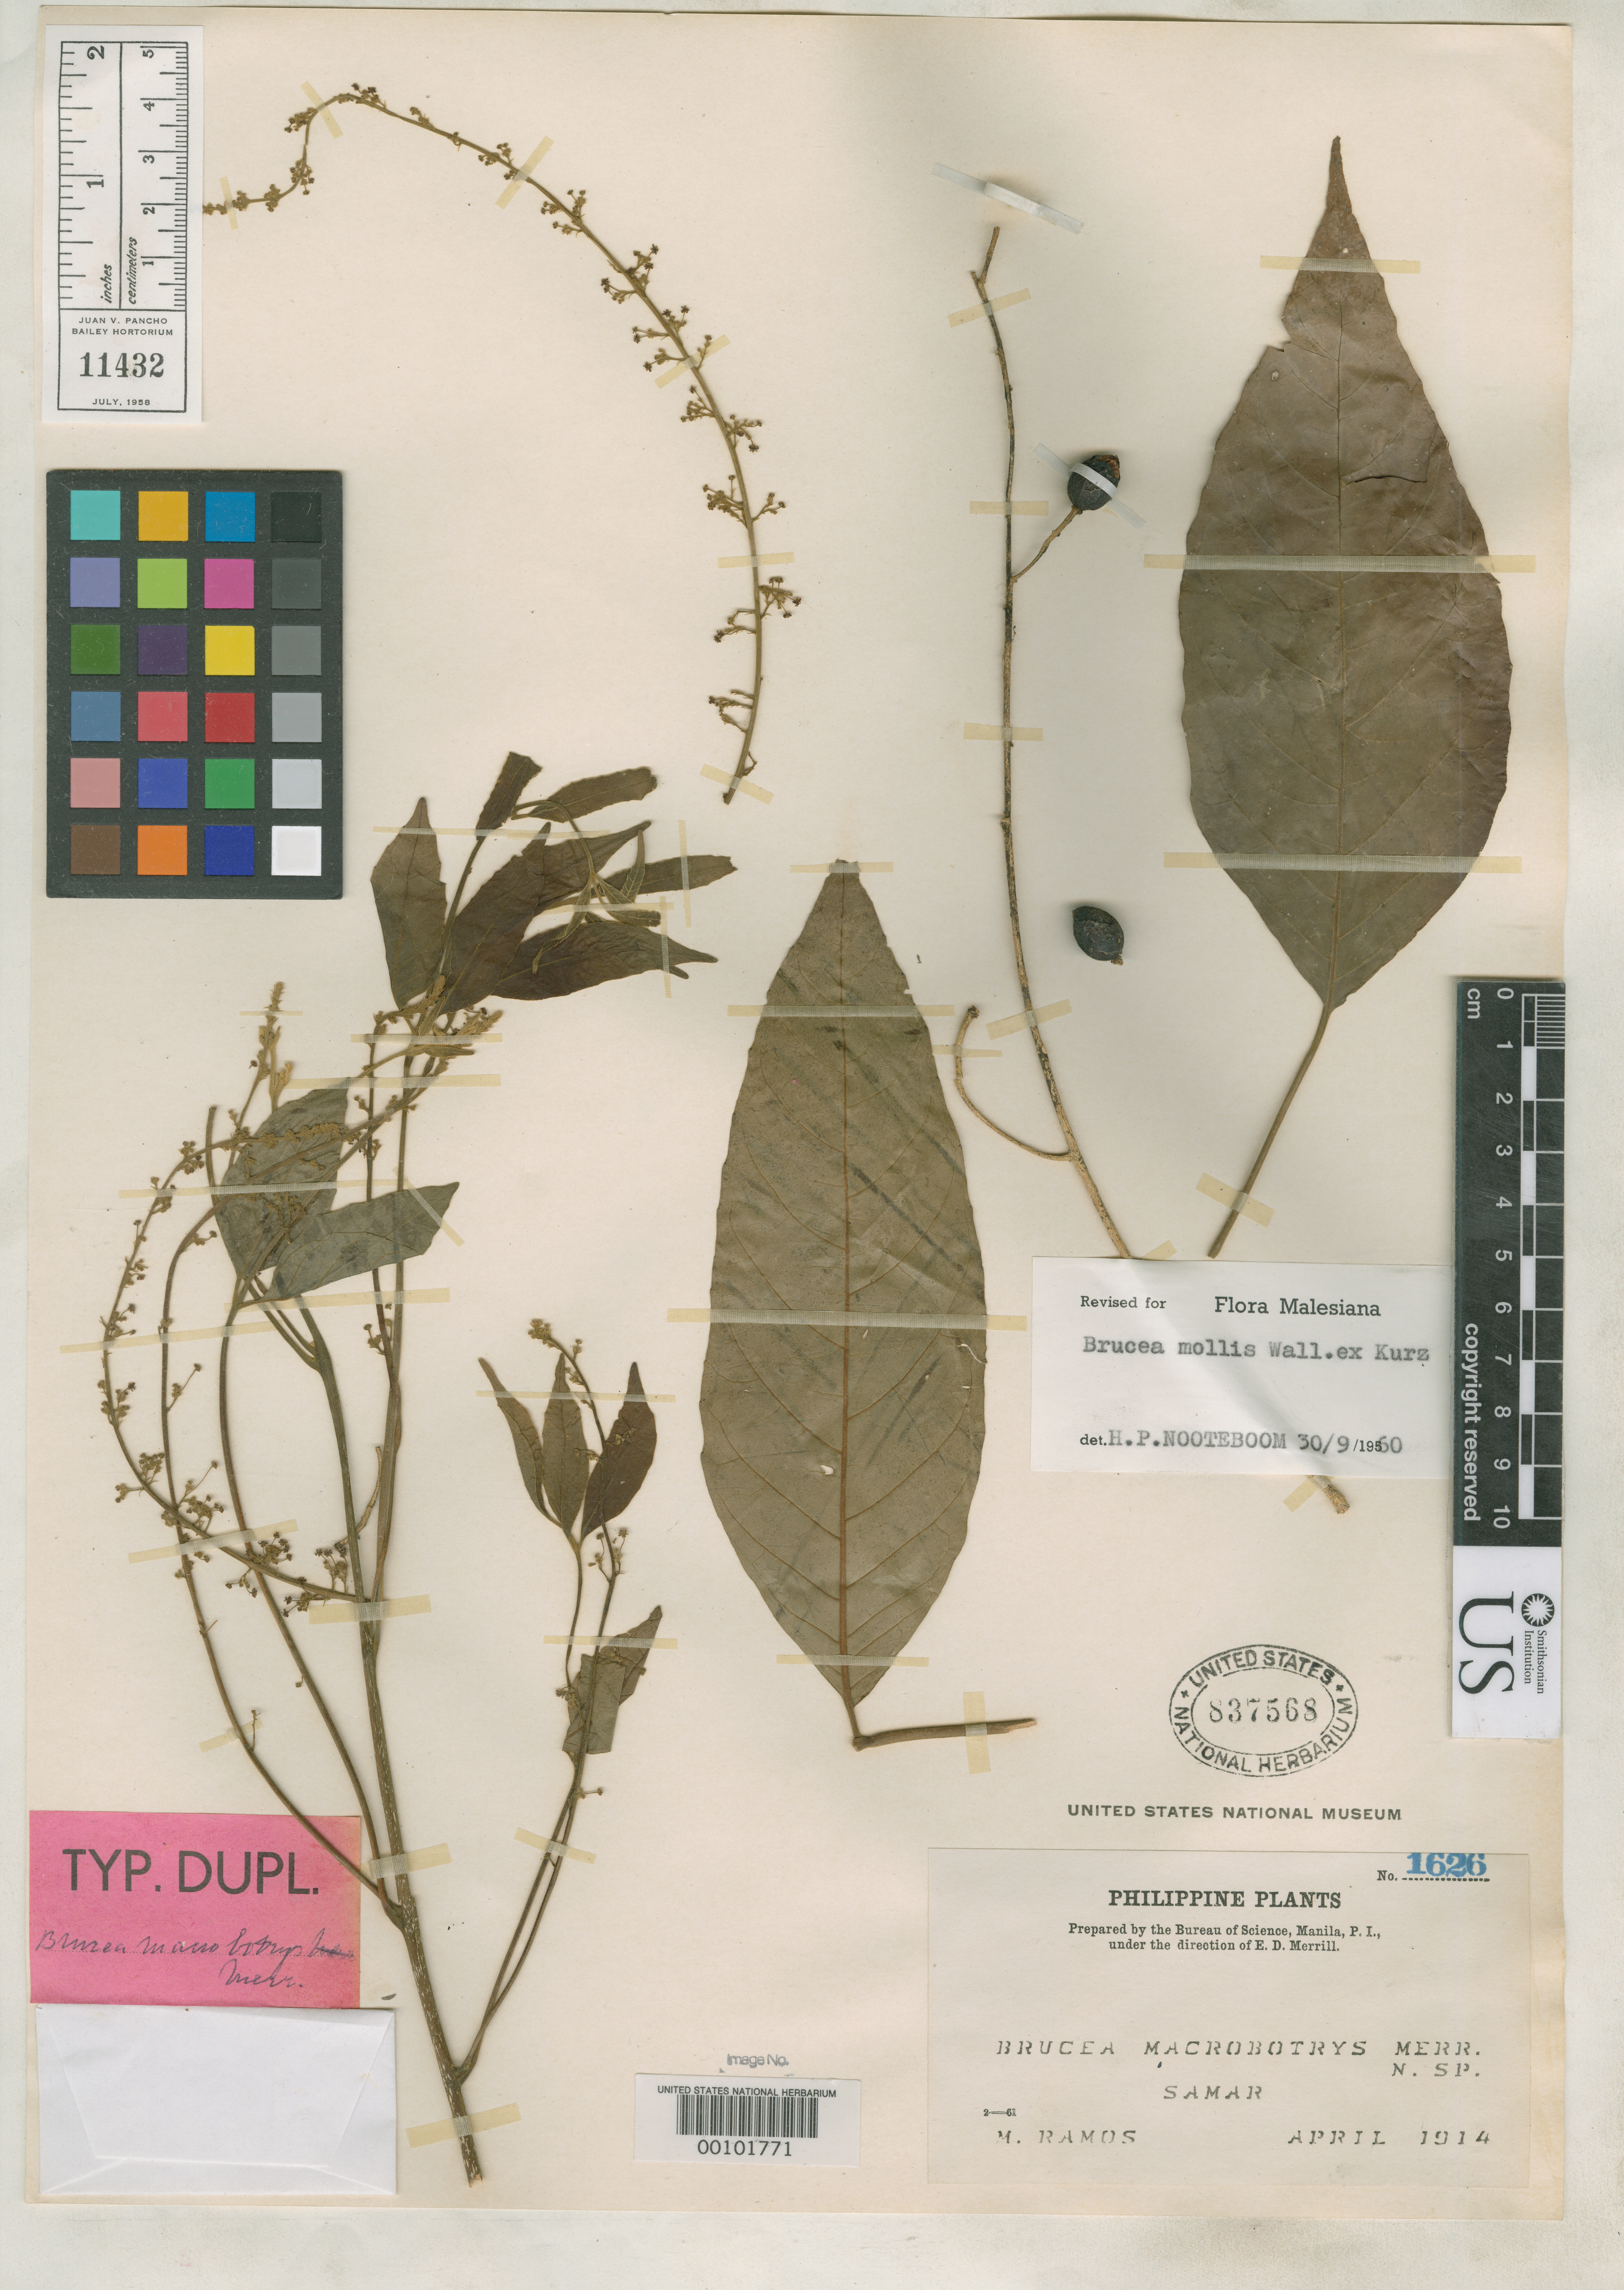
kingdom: Plantae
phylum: Tracheophyta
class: Magnoliopsida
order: Sapindales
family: Simaroubaceae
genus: Brucea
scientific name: Brucea macrobotrys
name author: Merr.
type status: Isotype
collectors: M. Ramos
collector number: Bur. Sci. 1626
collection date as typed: Apr 1914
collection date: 1914-04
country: Philippines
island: Samar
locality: Cauayan Valley.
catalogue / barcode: US 837568